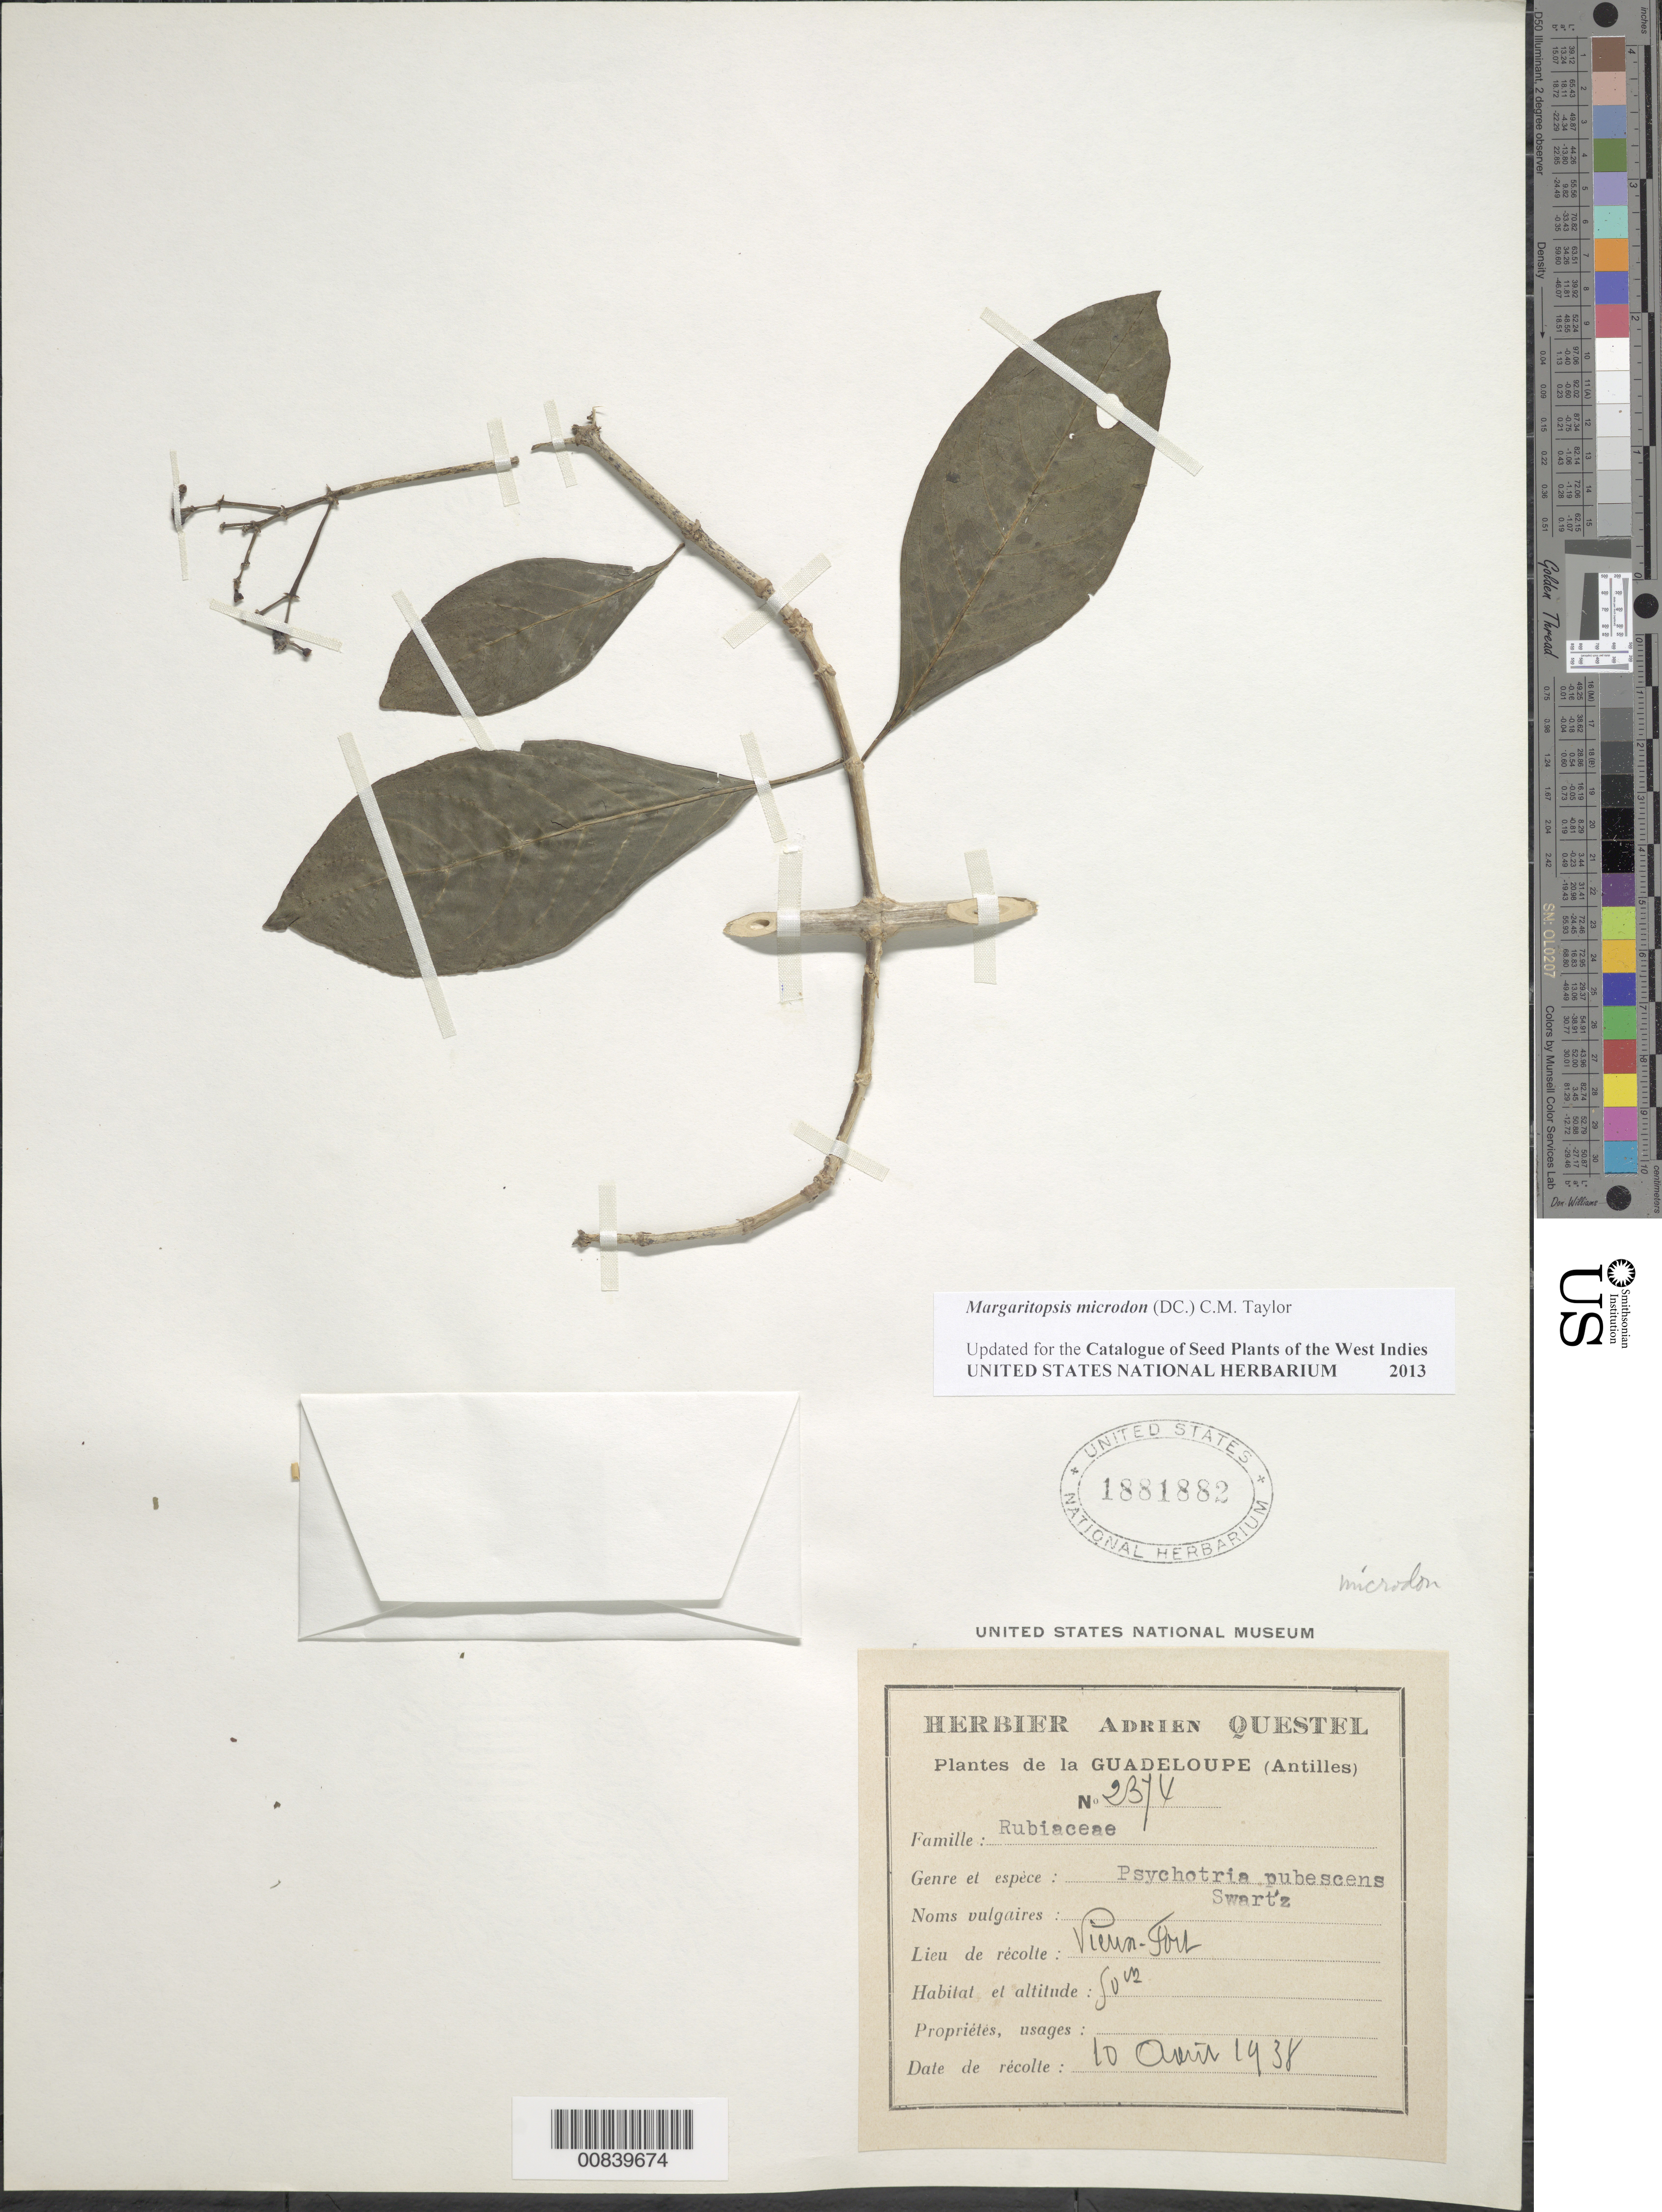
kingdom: Plantae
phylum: Tracheophyta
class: Magnoliopsida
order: Gentianales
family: Rubiaceae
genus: Margaritopsis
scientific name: Margaritopsis microdon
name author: (DC.) C.M. Taylor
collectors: A. Questel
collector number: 2374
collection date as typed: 10 Apr 1938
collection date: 1938-04-10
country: Guadeloupe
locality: Vieun-Fort (sp?)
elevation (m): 50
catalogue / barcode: US 1881882